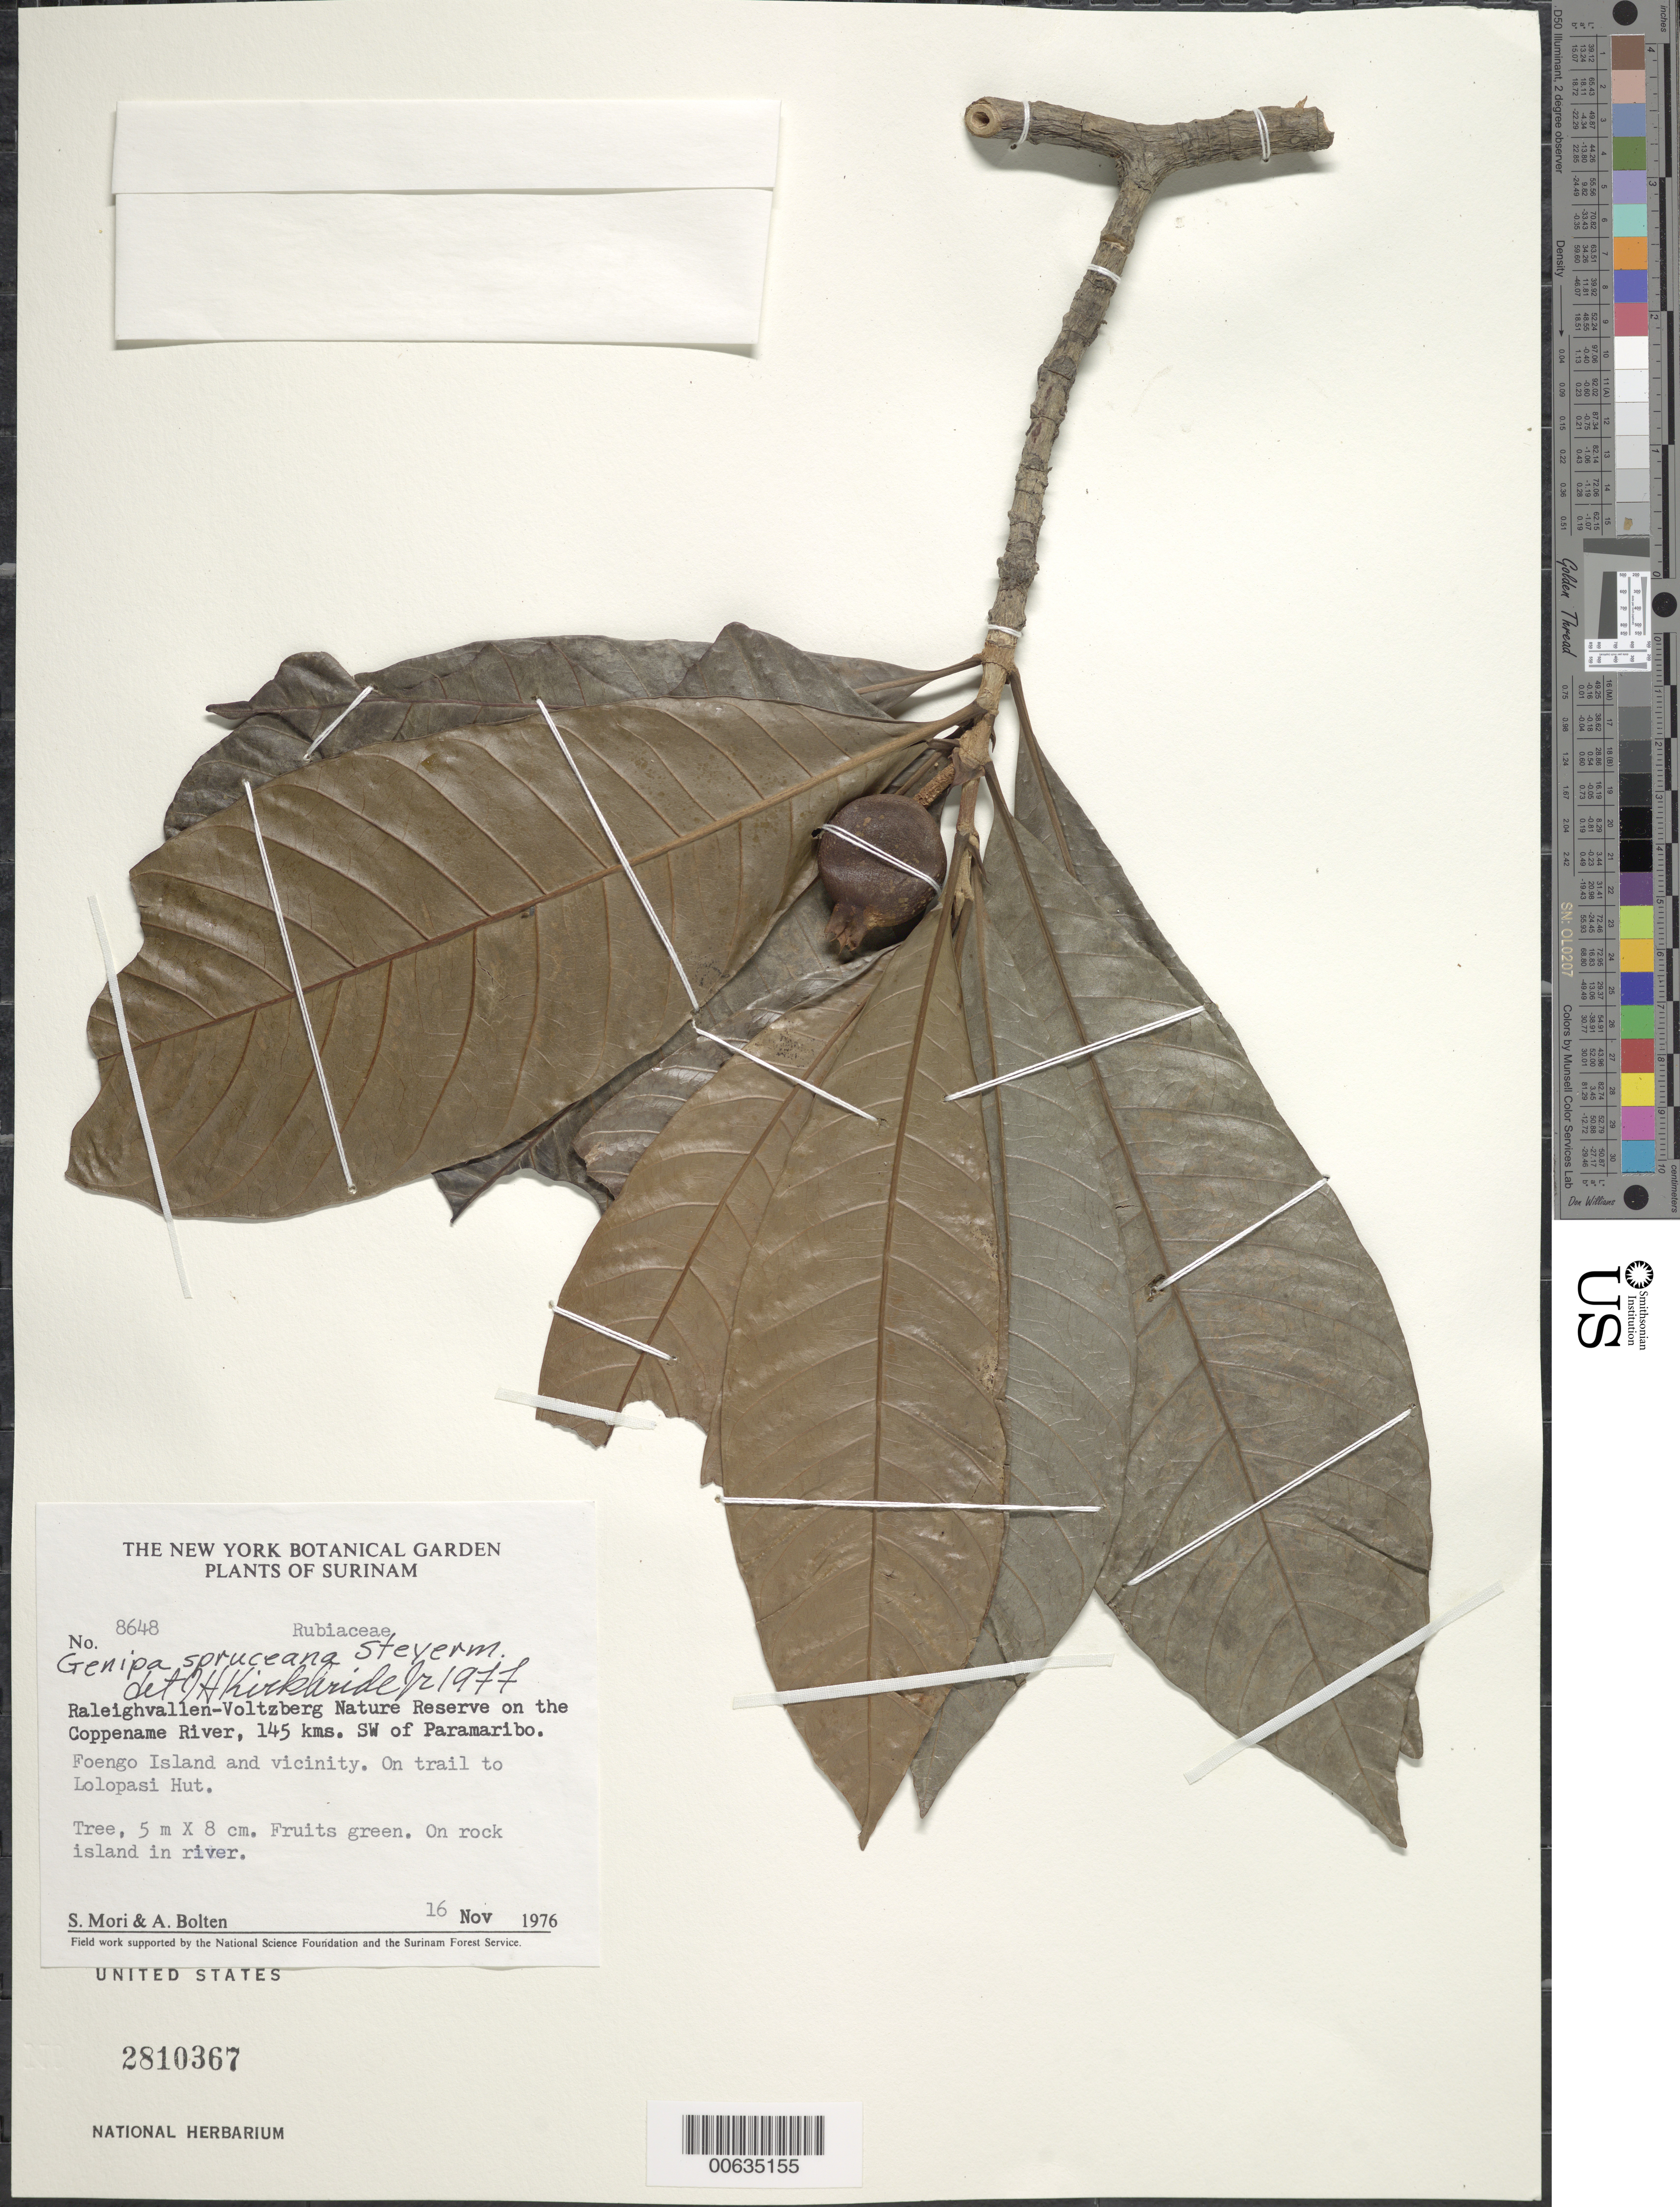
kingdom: Plantae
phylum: Tracheophyta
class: Magnoliopsida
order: Gentianales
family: Rubiaceae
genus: Genipa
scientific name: Genipa spruceana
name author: Steyerm.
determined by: Kirkbride, J. H.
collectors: S. Mori & A. Bolten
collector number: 8648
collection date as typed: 16-Nov-76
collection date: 1976-11-16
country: Suriname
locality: Raleighvallen-Voltzberg Nat. Resv. on Coppename River, 145 km SW of Paramaribo, Foengo Is. & vic.; on trail to Lolopasi Hut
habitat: Rock island in river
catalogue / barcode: US 2810367